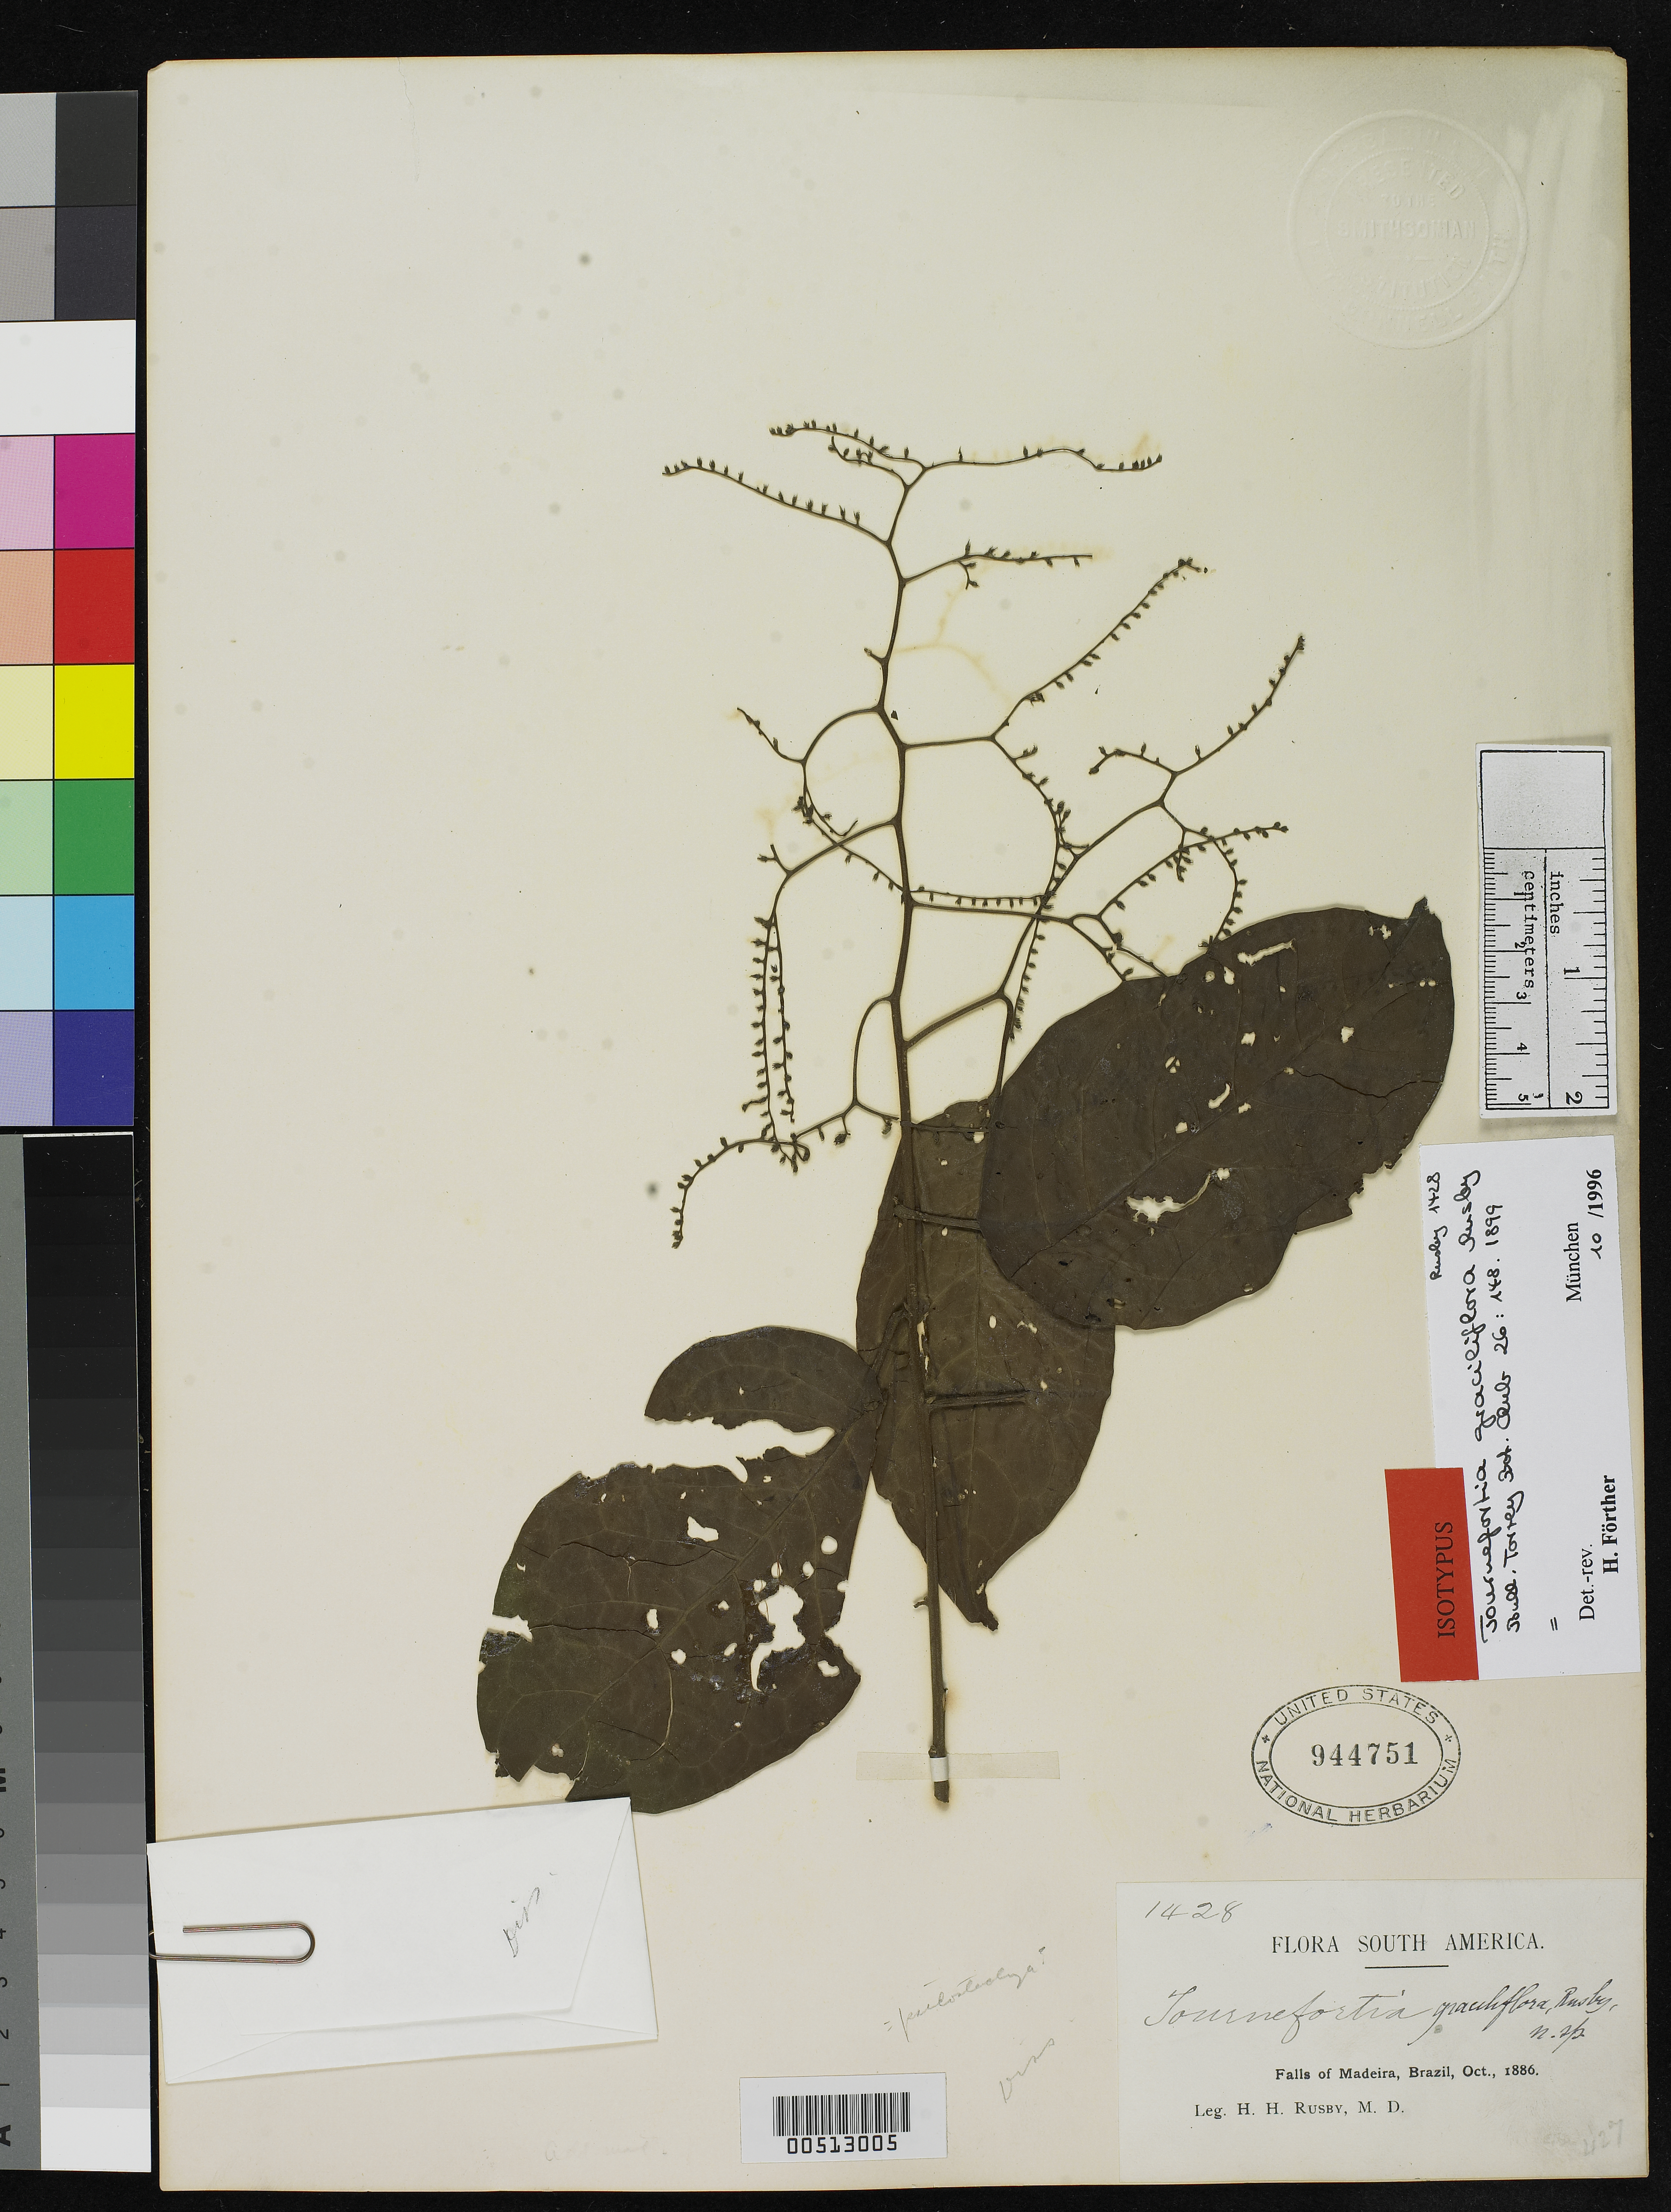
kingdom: Plantae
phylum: Tracheophyta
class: Magnoliopsida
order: Boraginales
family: Heliotropiaceae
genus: Tournefortia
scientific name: Tournefortia graciliflora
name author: Rusby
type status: Isotype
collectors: H. H. Rusby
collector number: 1428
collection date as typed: Oct 1886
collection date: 1886-10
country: Brazil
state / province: Rondônia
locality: Falls of Madeira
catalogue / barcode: US 944751